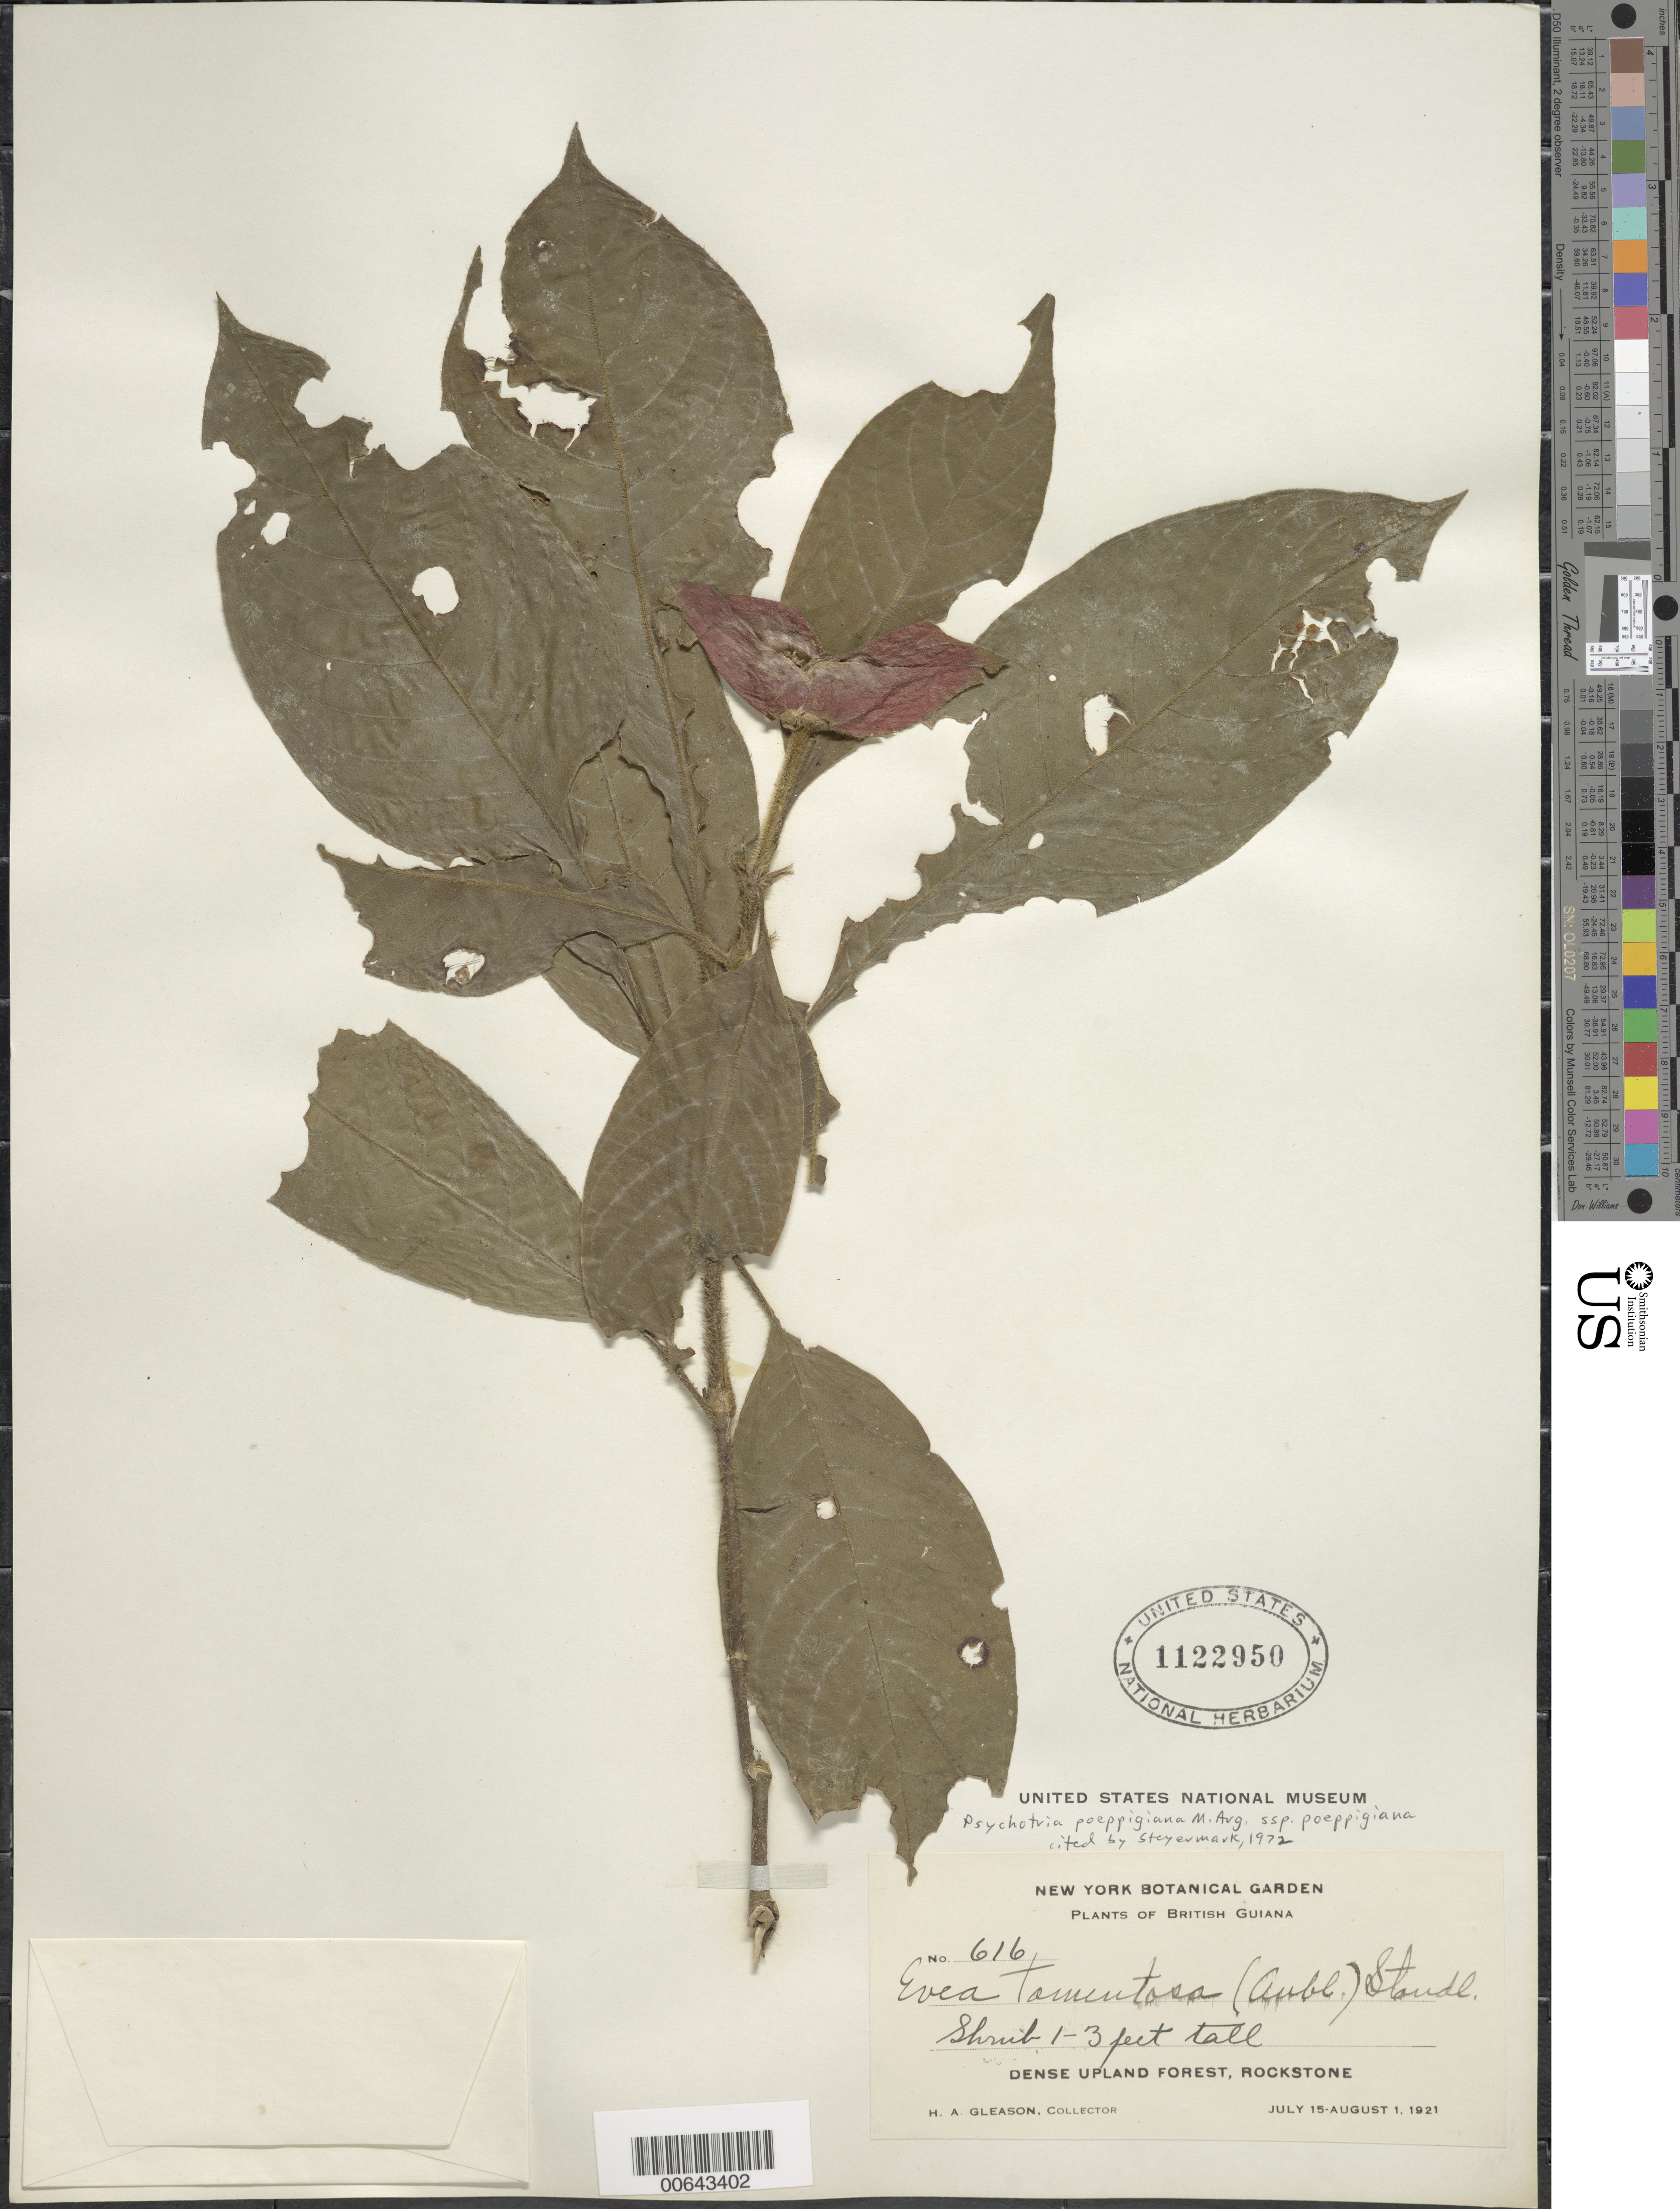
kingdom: Plantae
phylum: Tracheophyta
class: Magnoliopsida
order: Gentianales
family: Rubiaceae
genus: Palicourea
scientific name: Palicourea tomentosa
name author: (Aubl.) Borhidi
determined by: Kirkbride, J. H., Jr.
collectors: H. A. Gleason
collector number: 616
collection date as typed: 15-Jul-21 to 1-Aug-21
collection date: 1921-07-15/1921-08-01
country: Guyana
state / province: U. Demerara-Berbice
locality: Rockstone, in and about the village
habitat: Dense upland forest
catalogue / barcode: US 1122950